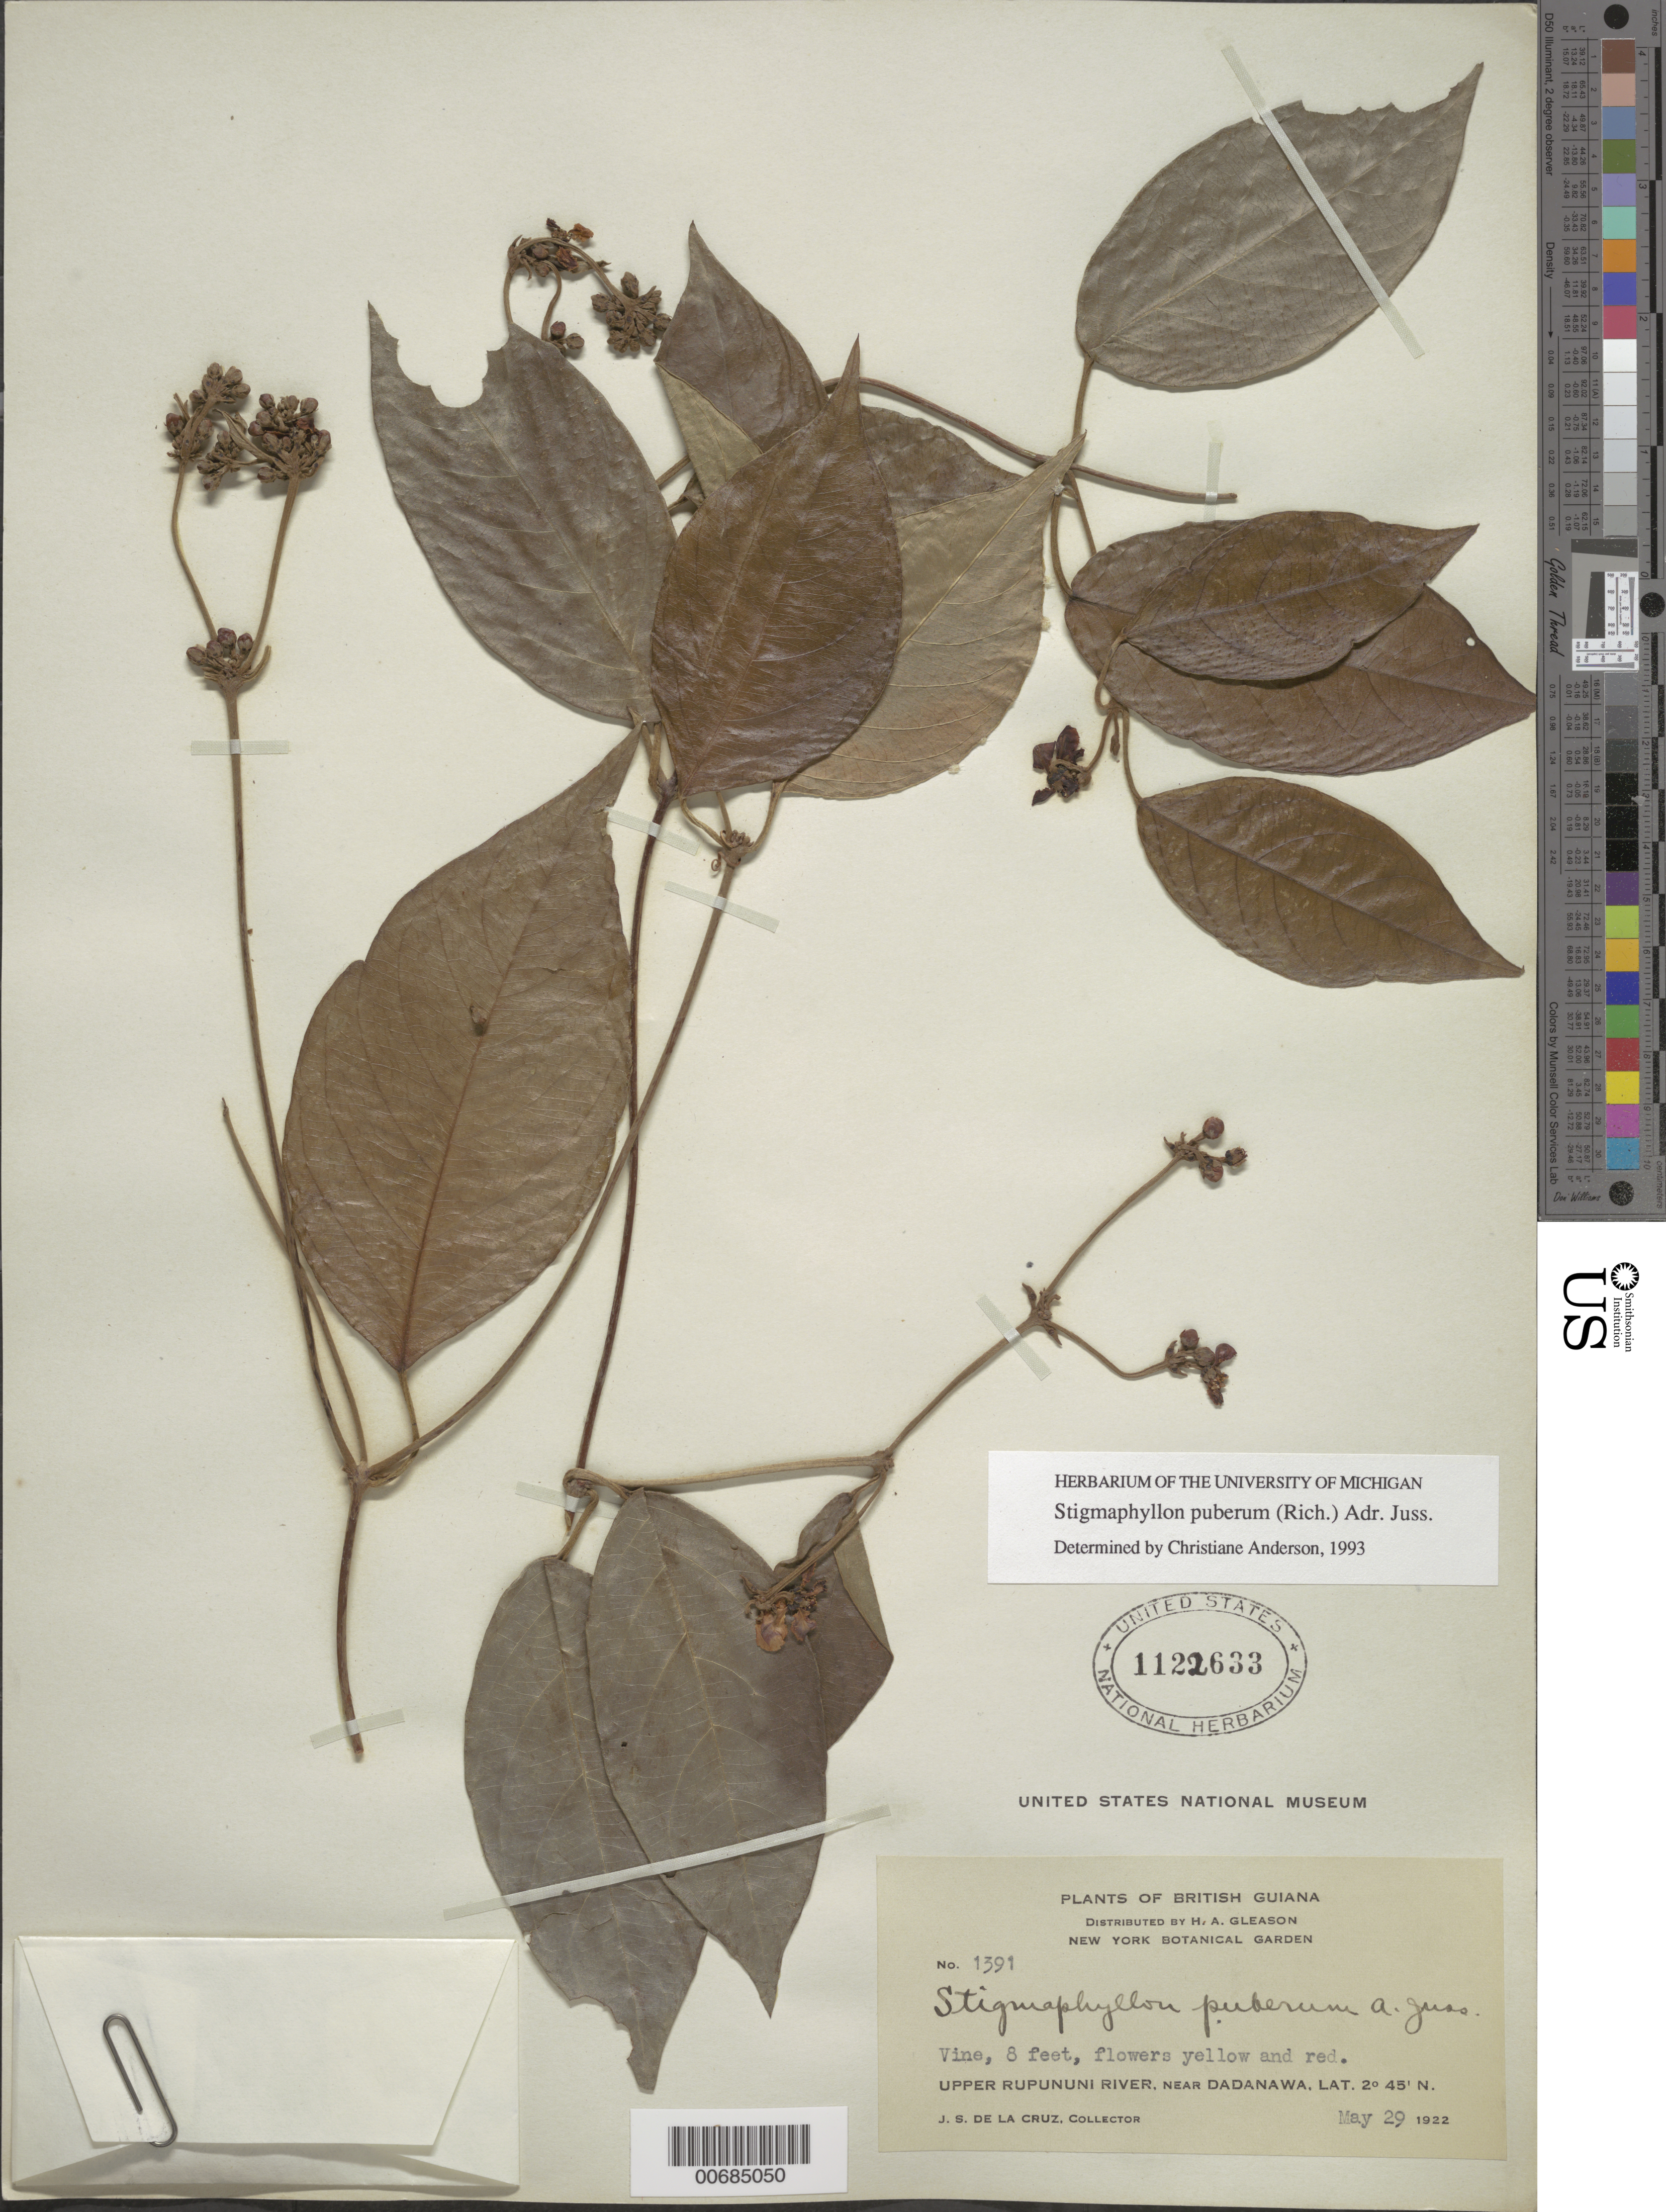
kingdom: Plantae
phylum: Tracheophyta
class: Magnoliopsida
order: Malpighiales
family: Malpighiaceae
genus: Stigmaphyllon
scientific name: Stigmaphyllon puberum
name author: (Rich.) A. Juss.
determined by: Anderson, C.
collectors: J. S. de la Cruz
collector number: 1391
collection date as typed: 29-May-22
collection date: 1922-05-29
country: Guyana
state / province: U. Takutu-U. Essequibo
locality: Dadanawa, vic., upper Rupununi R.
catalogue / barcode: US 1122633